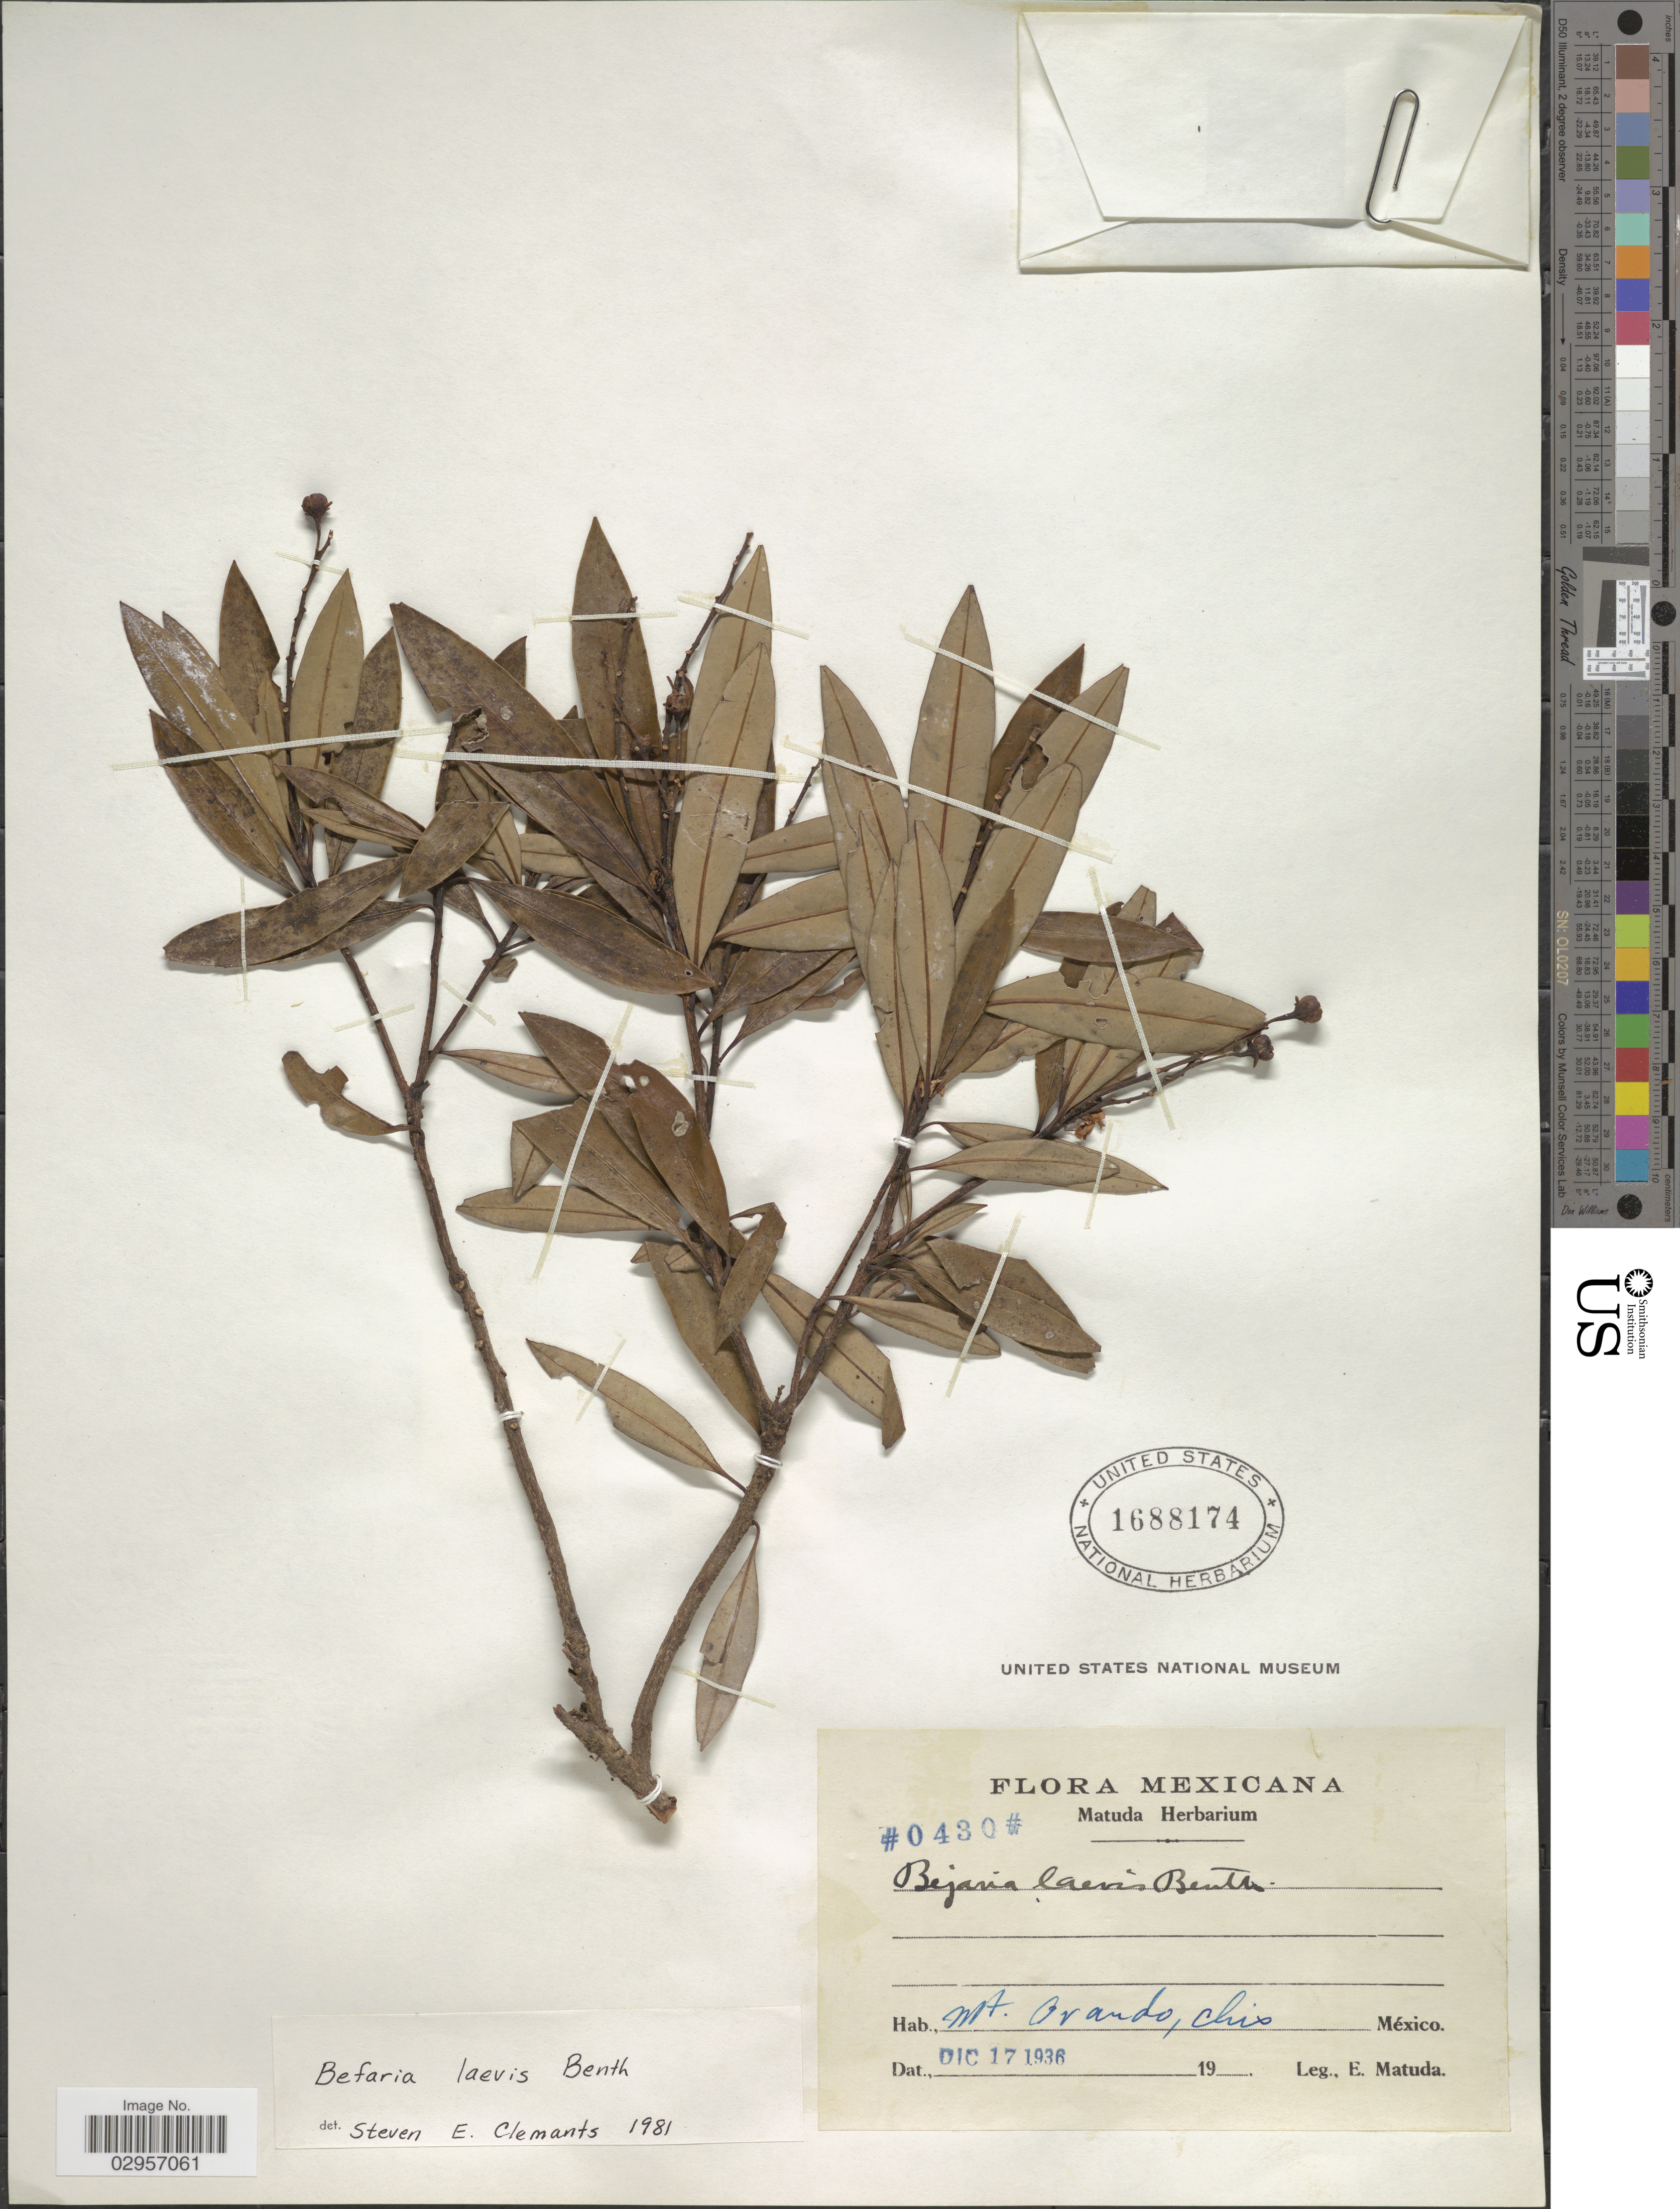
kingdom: Plantae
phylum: Tracheophyta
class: Magnoliopsida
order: Ericales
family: Ericaceae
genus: Befaria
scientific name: Befaria laevis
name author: Benth.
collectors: E. Matuda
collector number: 0430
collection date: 1936-12-17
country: Mexico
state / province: Chiapas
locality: Mt. Ovando, Chis., México.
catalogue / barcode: US 1688174